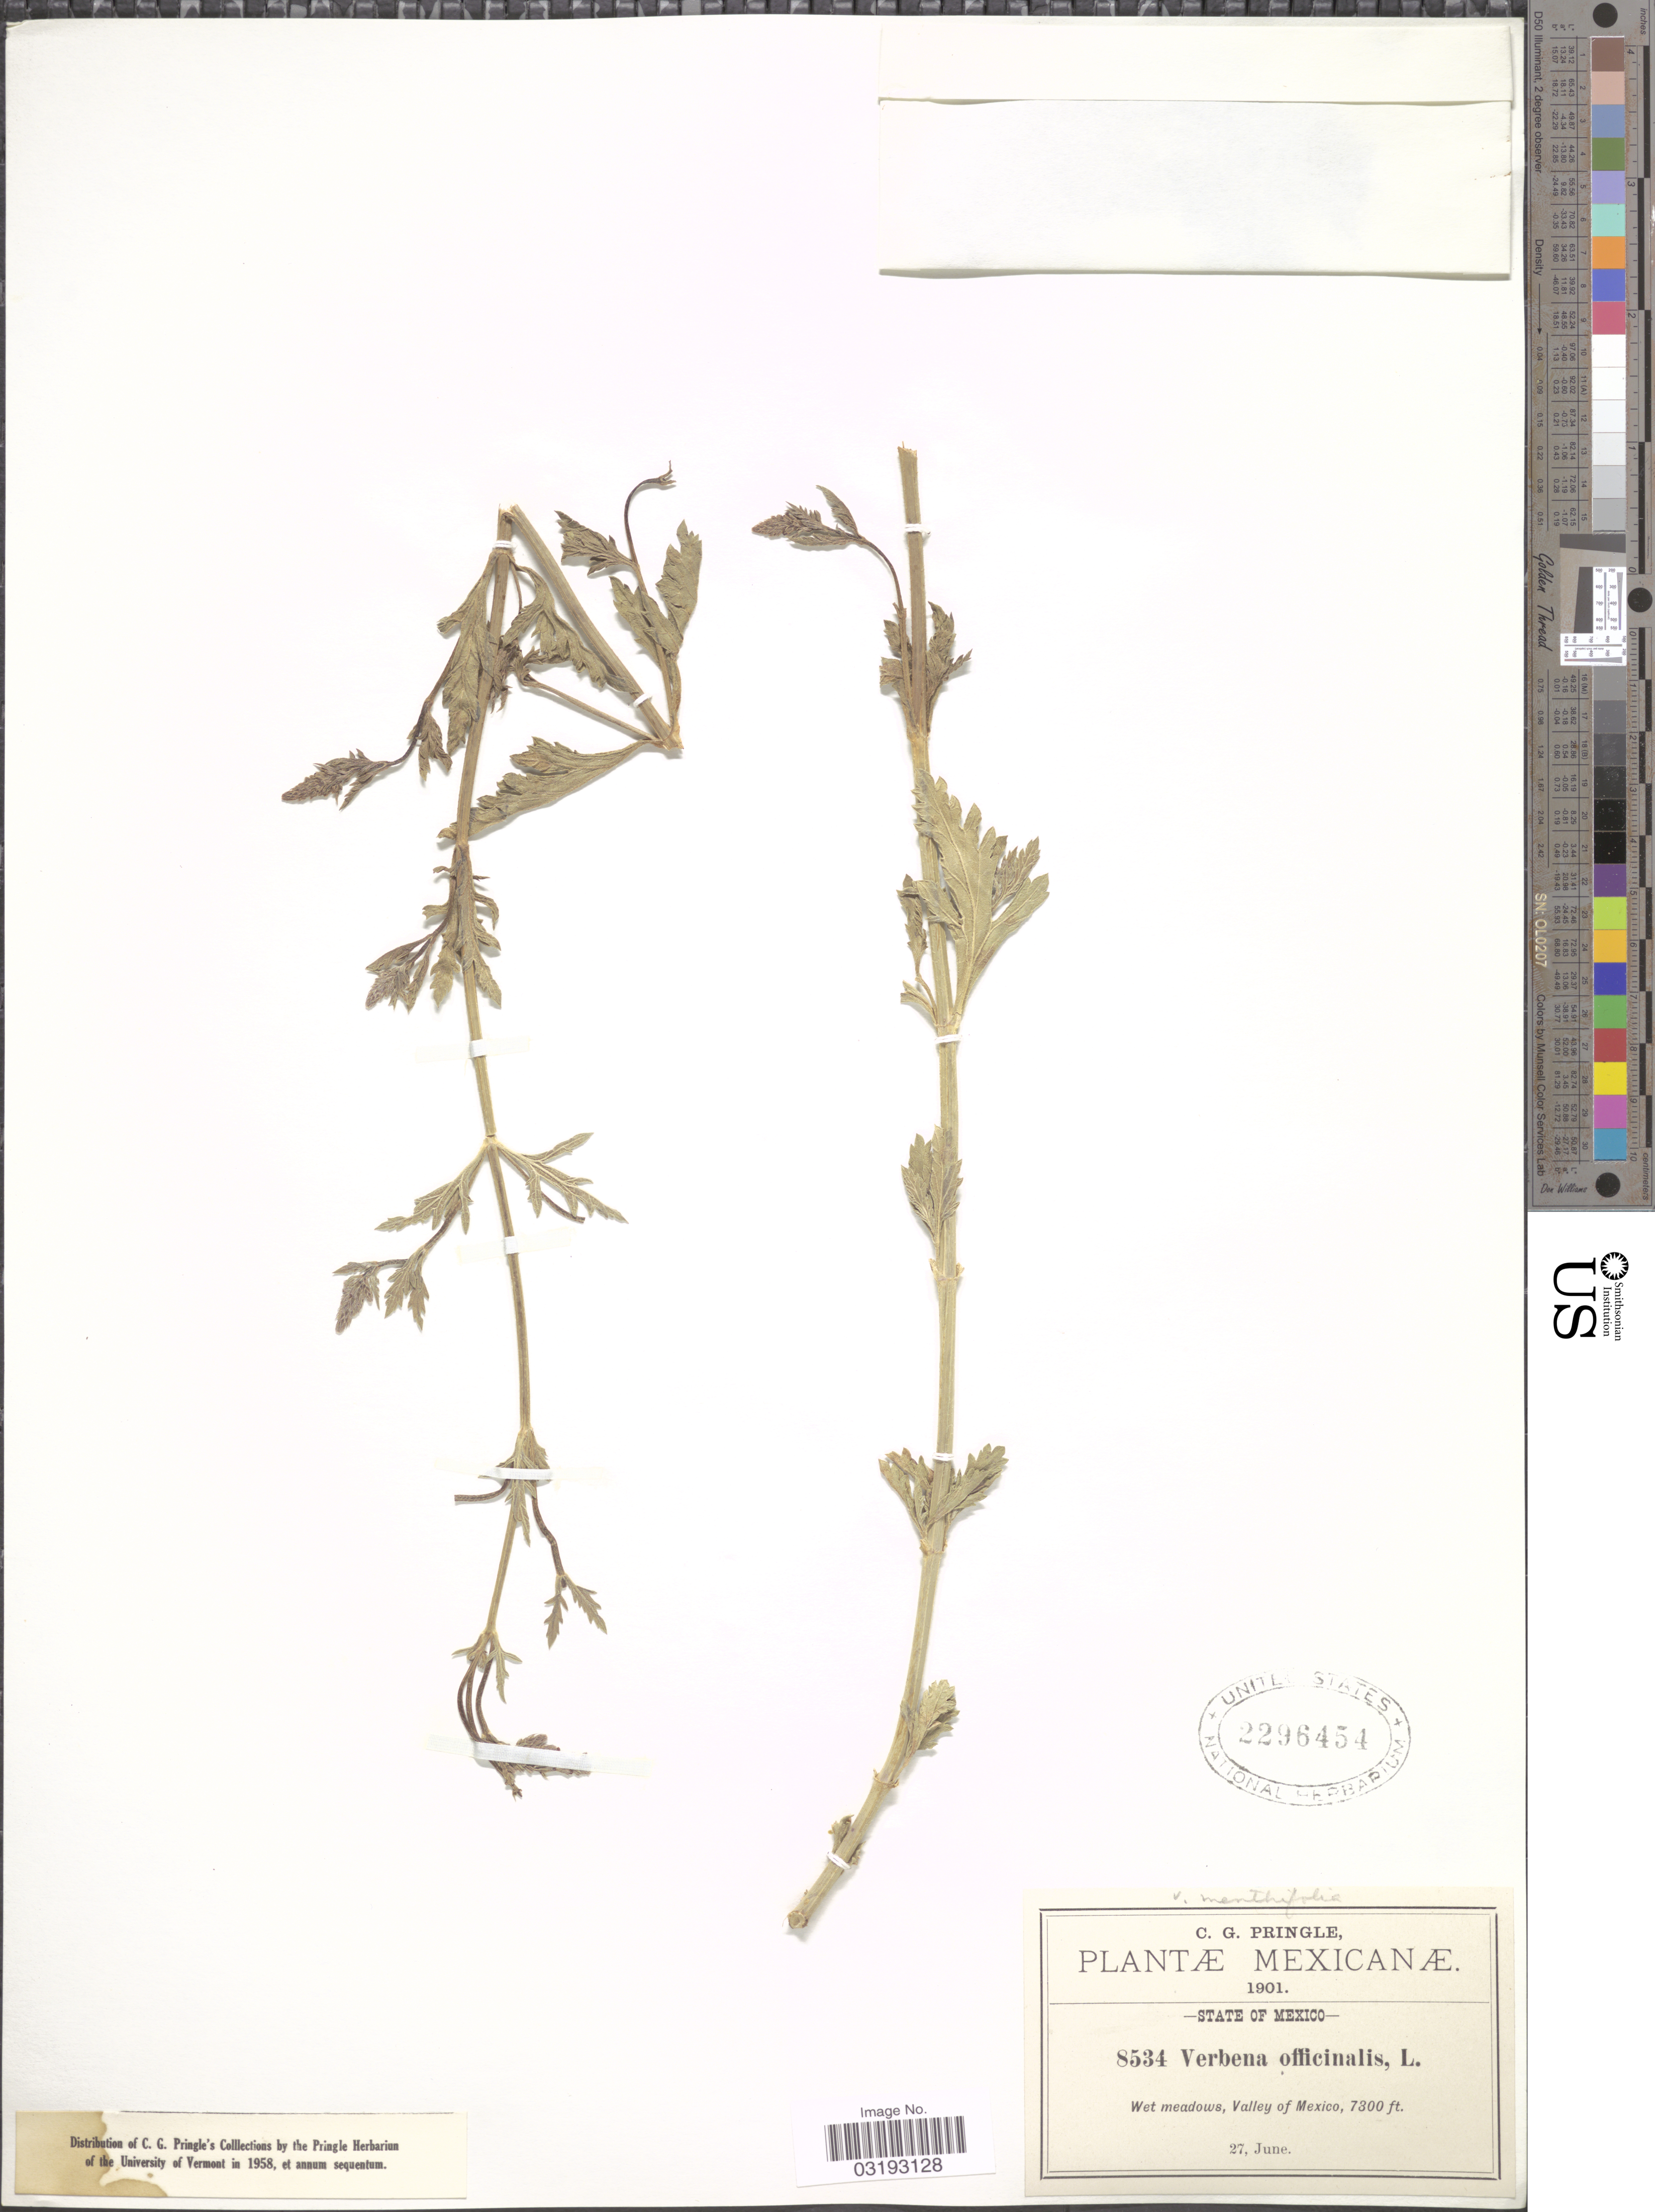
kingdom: Plantae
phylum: Tracheophyta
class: Magnoliopsida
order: Lamiales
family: Verbenaceae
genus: Verbena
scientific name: Verbena officinalis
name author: L.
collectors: C. G. Pringle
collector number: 8534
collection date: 1901-06-27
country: Mexico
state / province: México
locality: Valley of Mexico.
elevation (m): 2377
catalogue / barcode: US 2296454